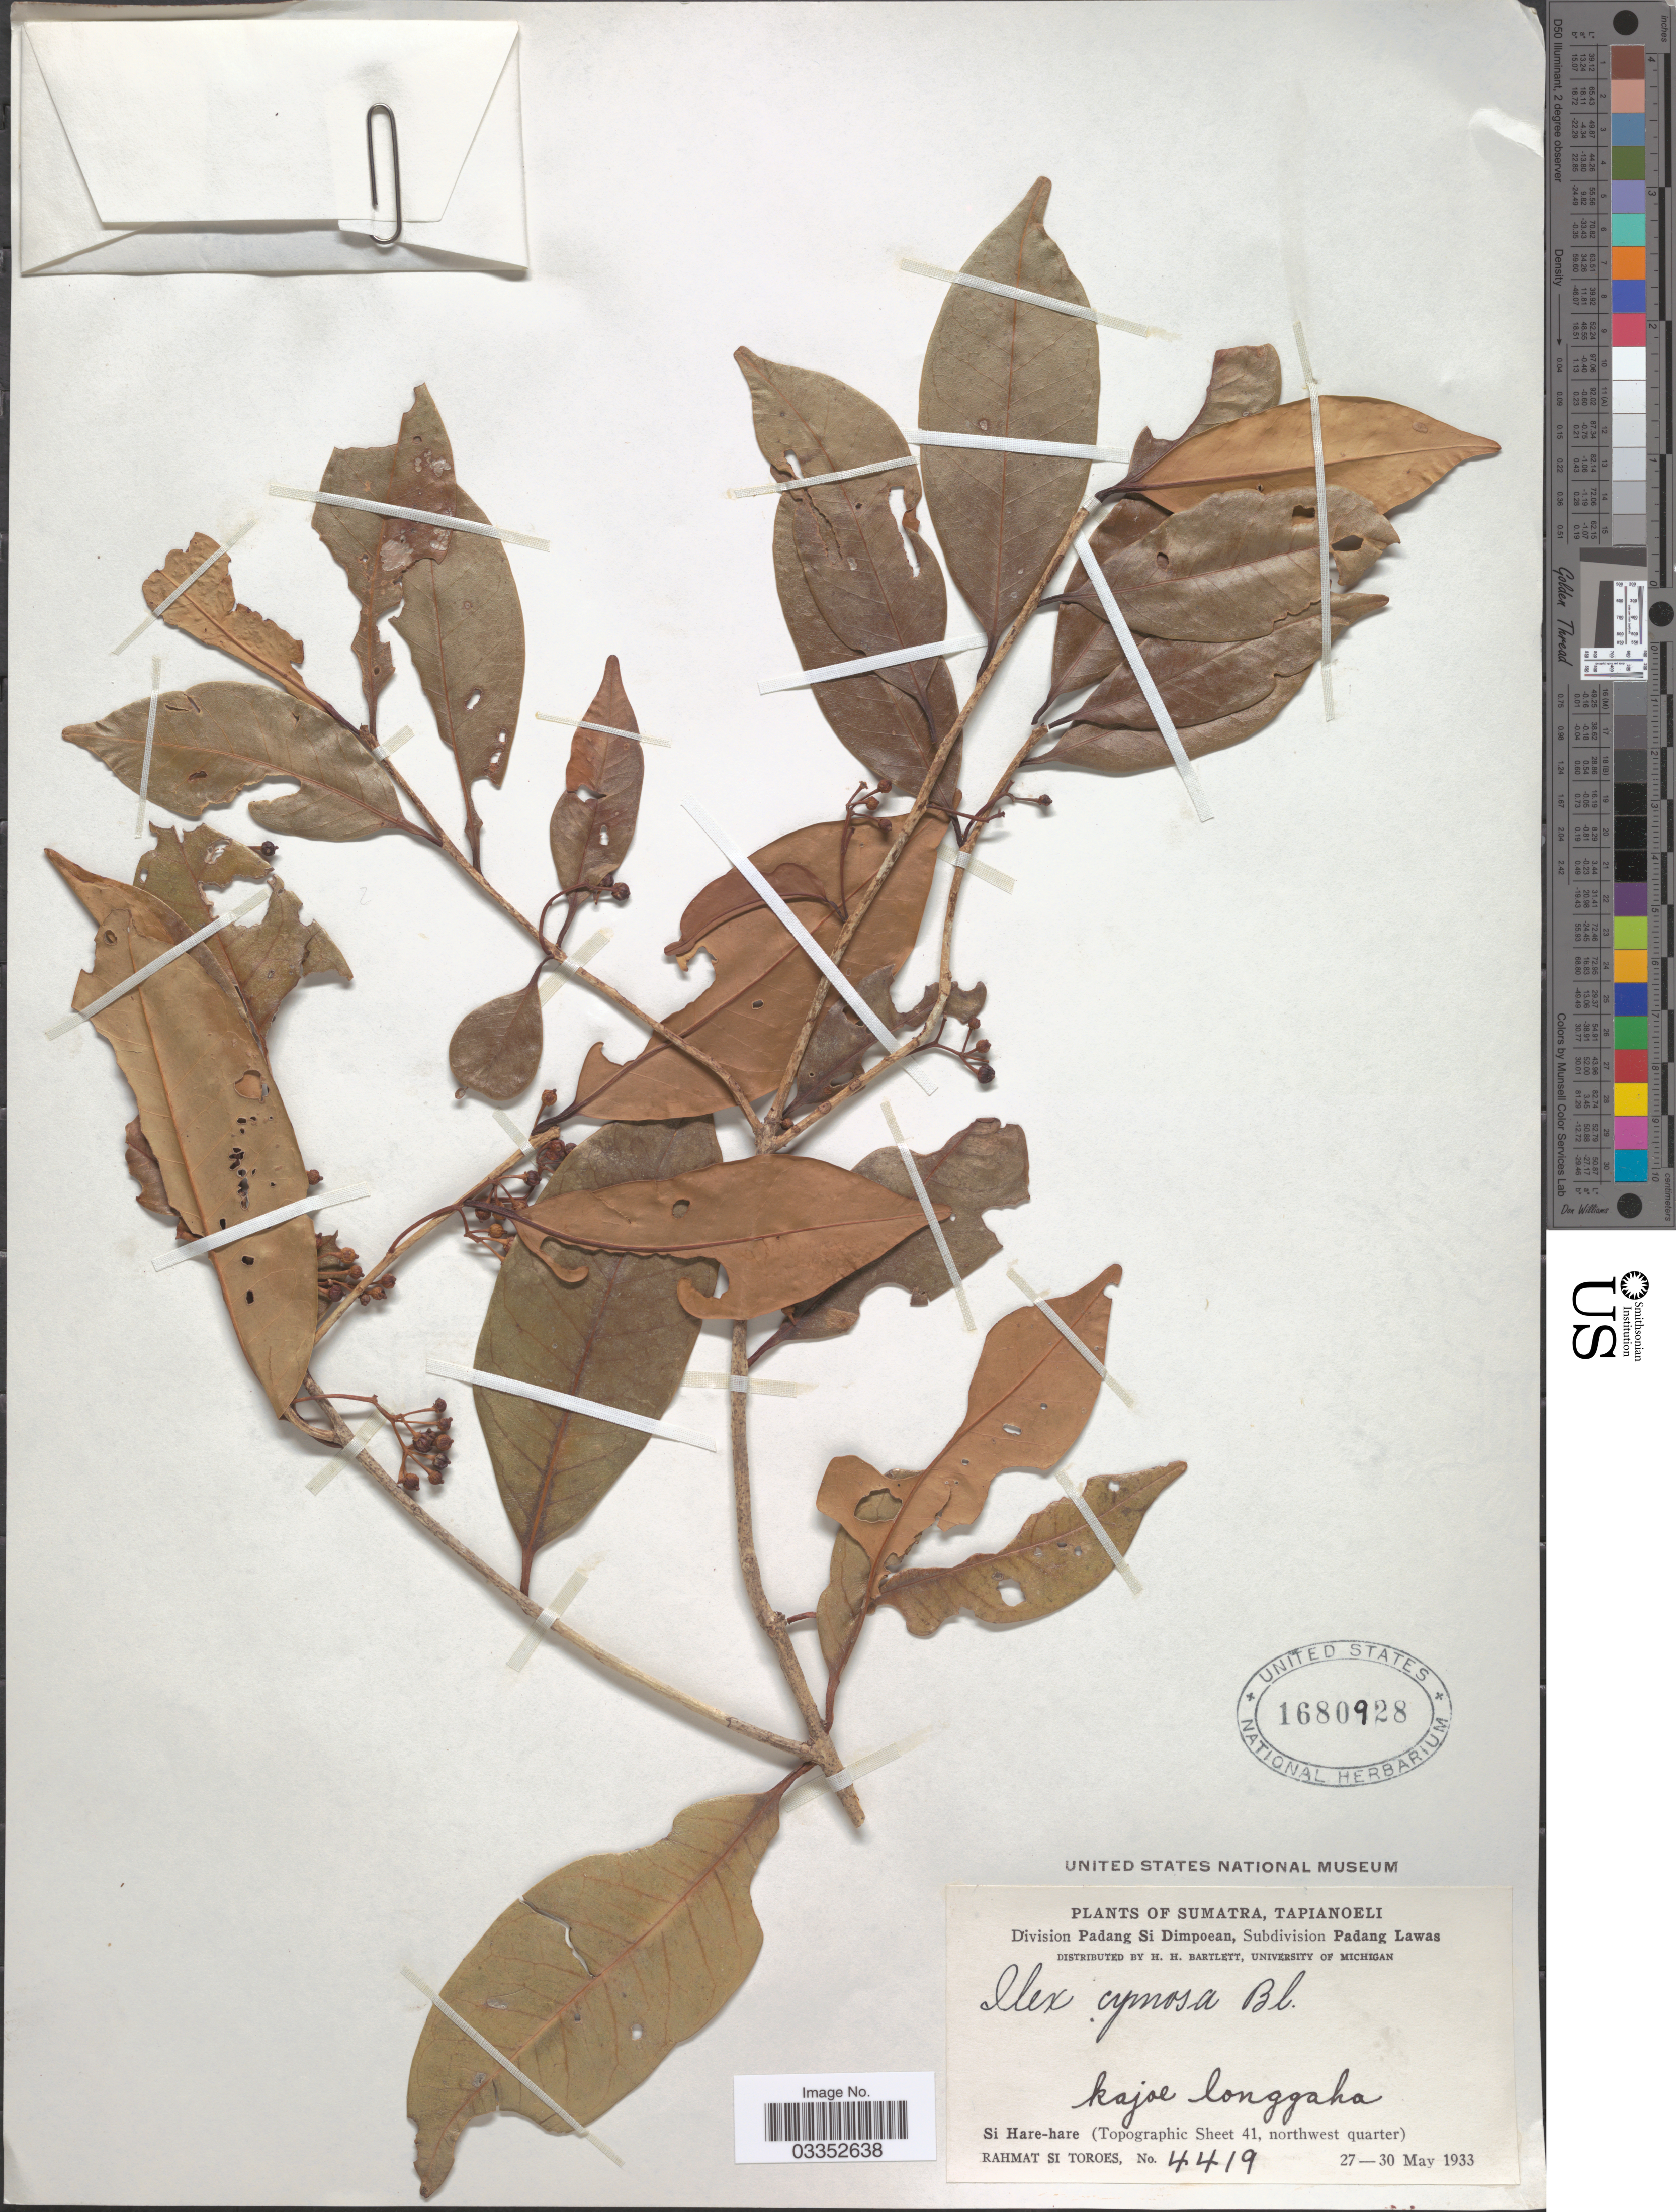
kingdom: Plantae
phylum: Tracheophyta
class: Magnoliopsida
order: Aquifoliales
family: Aquifoliaceae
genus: Ilex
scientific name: Ilex cymosa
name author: Blume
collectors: Rahmat Si Boeea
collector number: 4419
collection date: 1933-05-27/1933-05-30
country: Indonesia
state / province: Sumatra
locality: Tapianoeli. Division Padang Si Dimpoean, Subdivision Padang Lawas. Si Hare-hare. (Topographic Sheet 41, northwest quarter).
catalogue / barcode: US 1680928